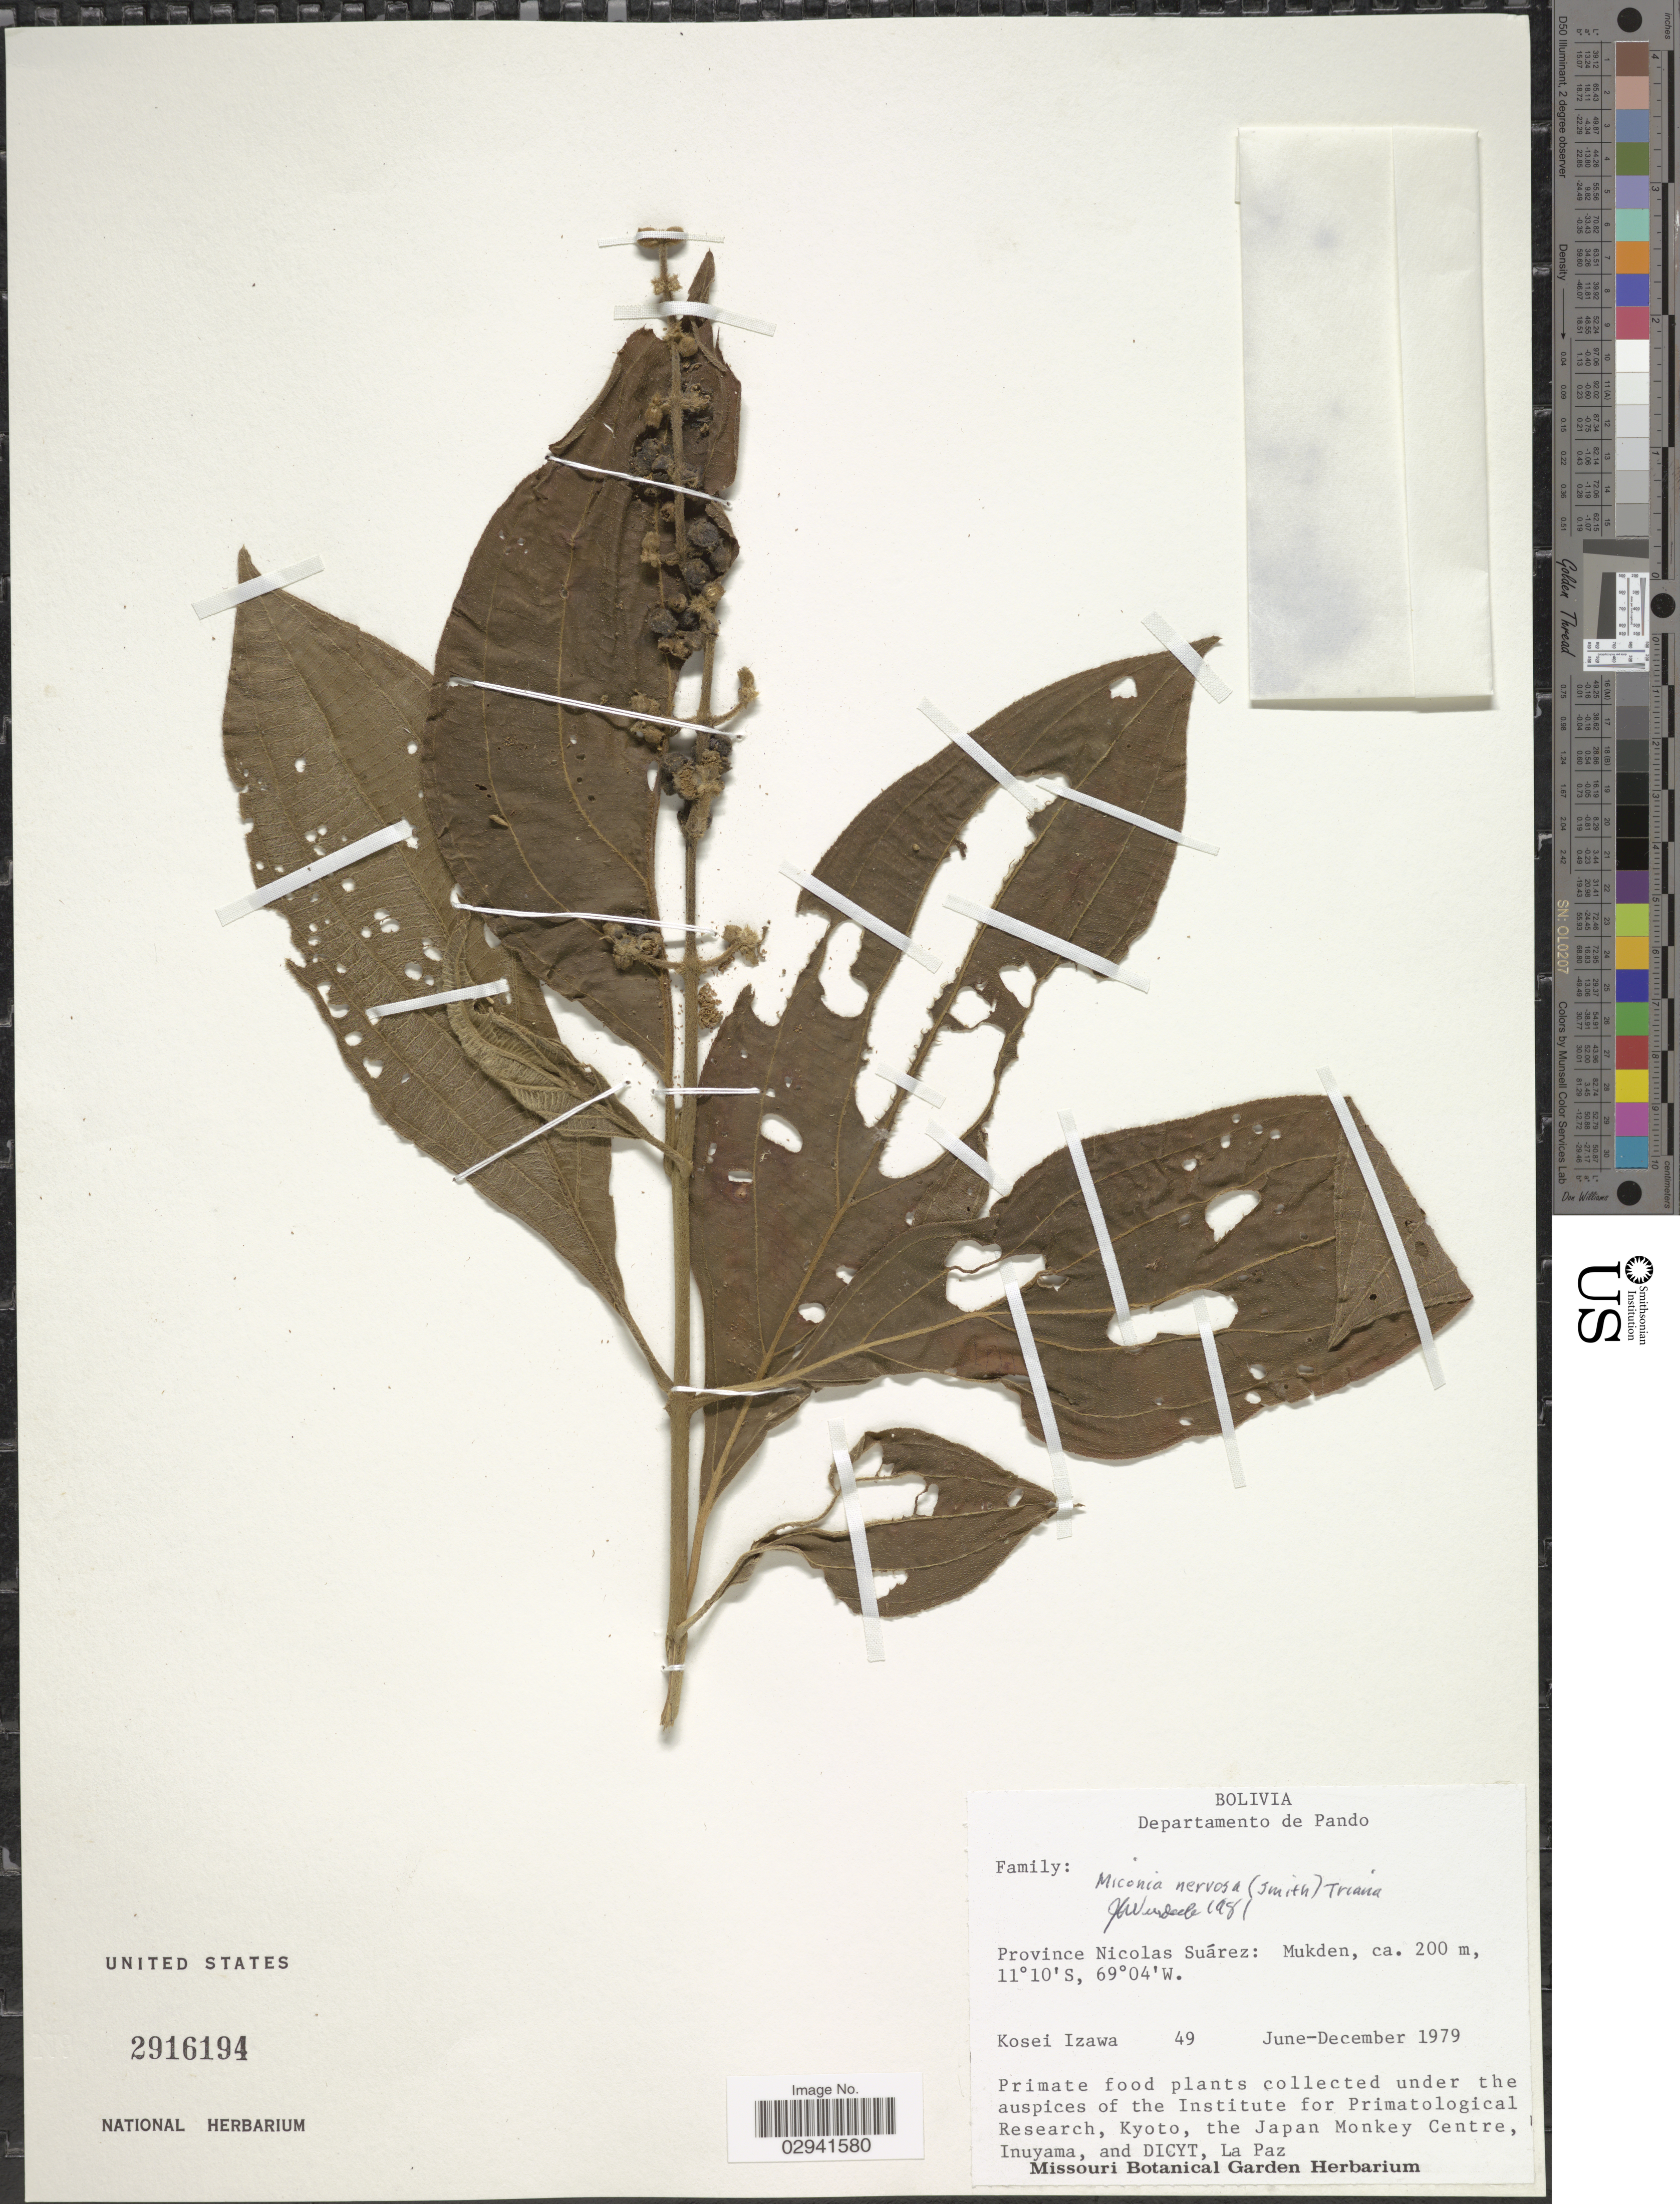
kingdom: Plantae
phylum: Tracheophyta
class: Magnoliopsida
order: Myrtales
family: Melastomataceae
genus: Miconia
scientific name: Miconia nervosa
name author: (Sm.) Triana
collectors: K. Izawa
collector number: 49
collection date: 1979-06/1979-12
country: Bolivia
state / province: Pando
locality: Departamento de Pando. Province Nicolas Suárez: Mukden.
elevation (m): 200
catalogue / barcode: US 2916194